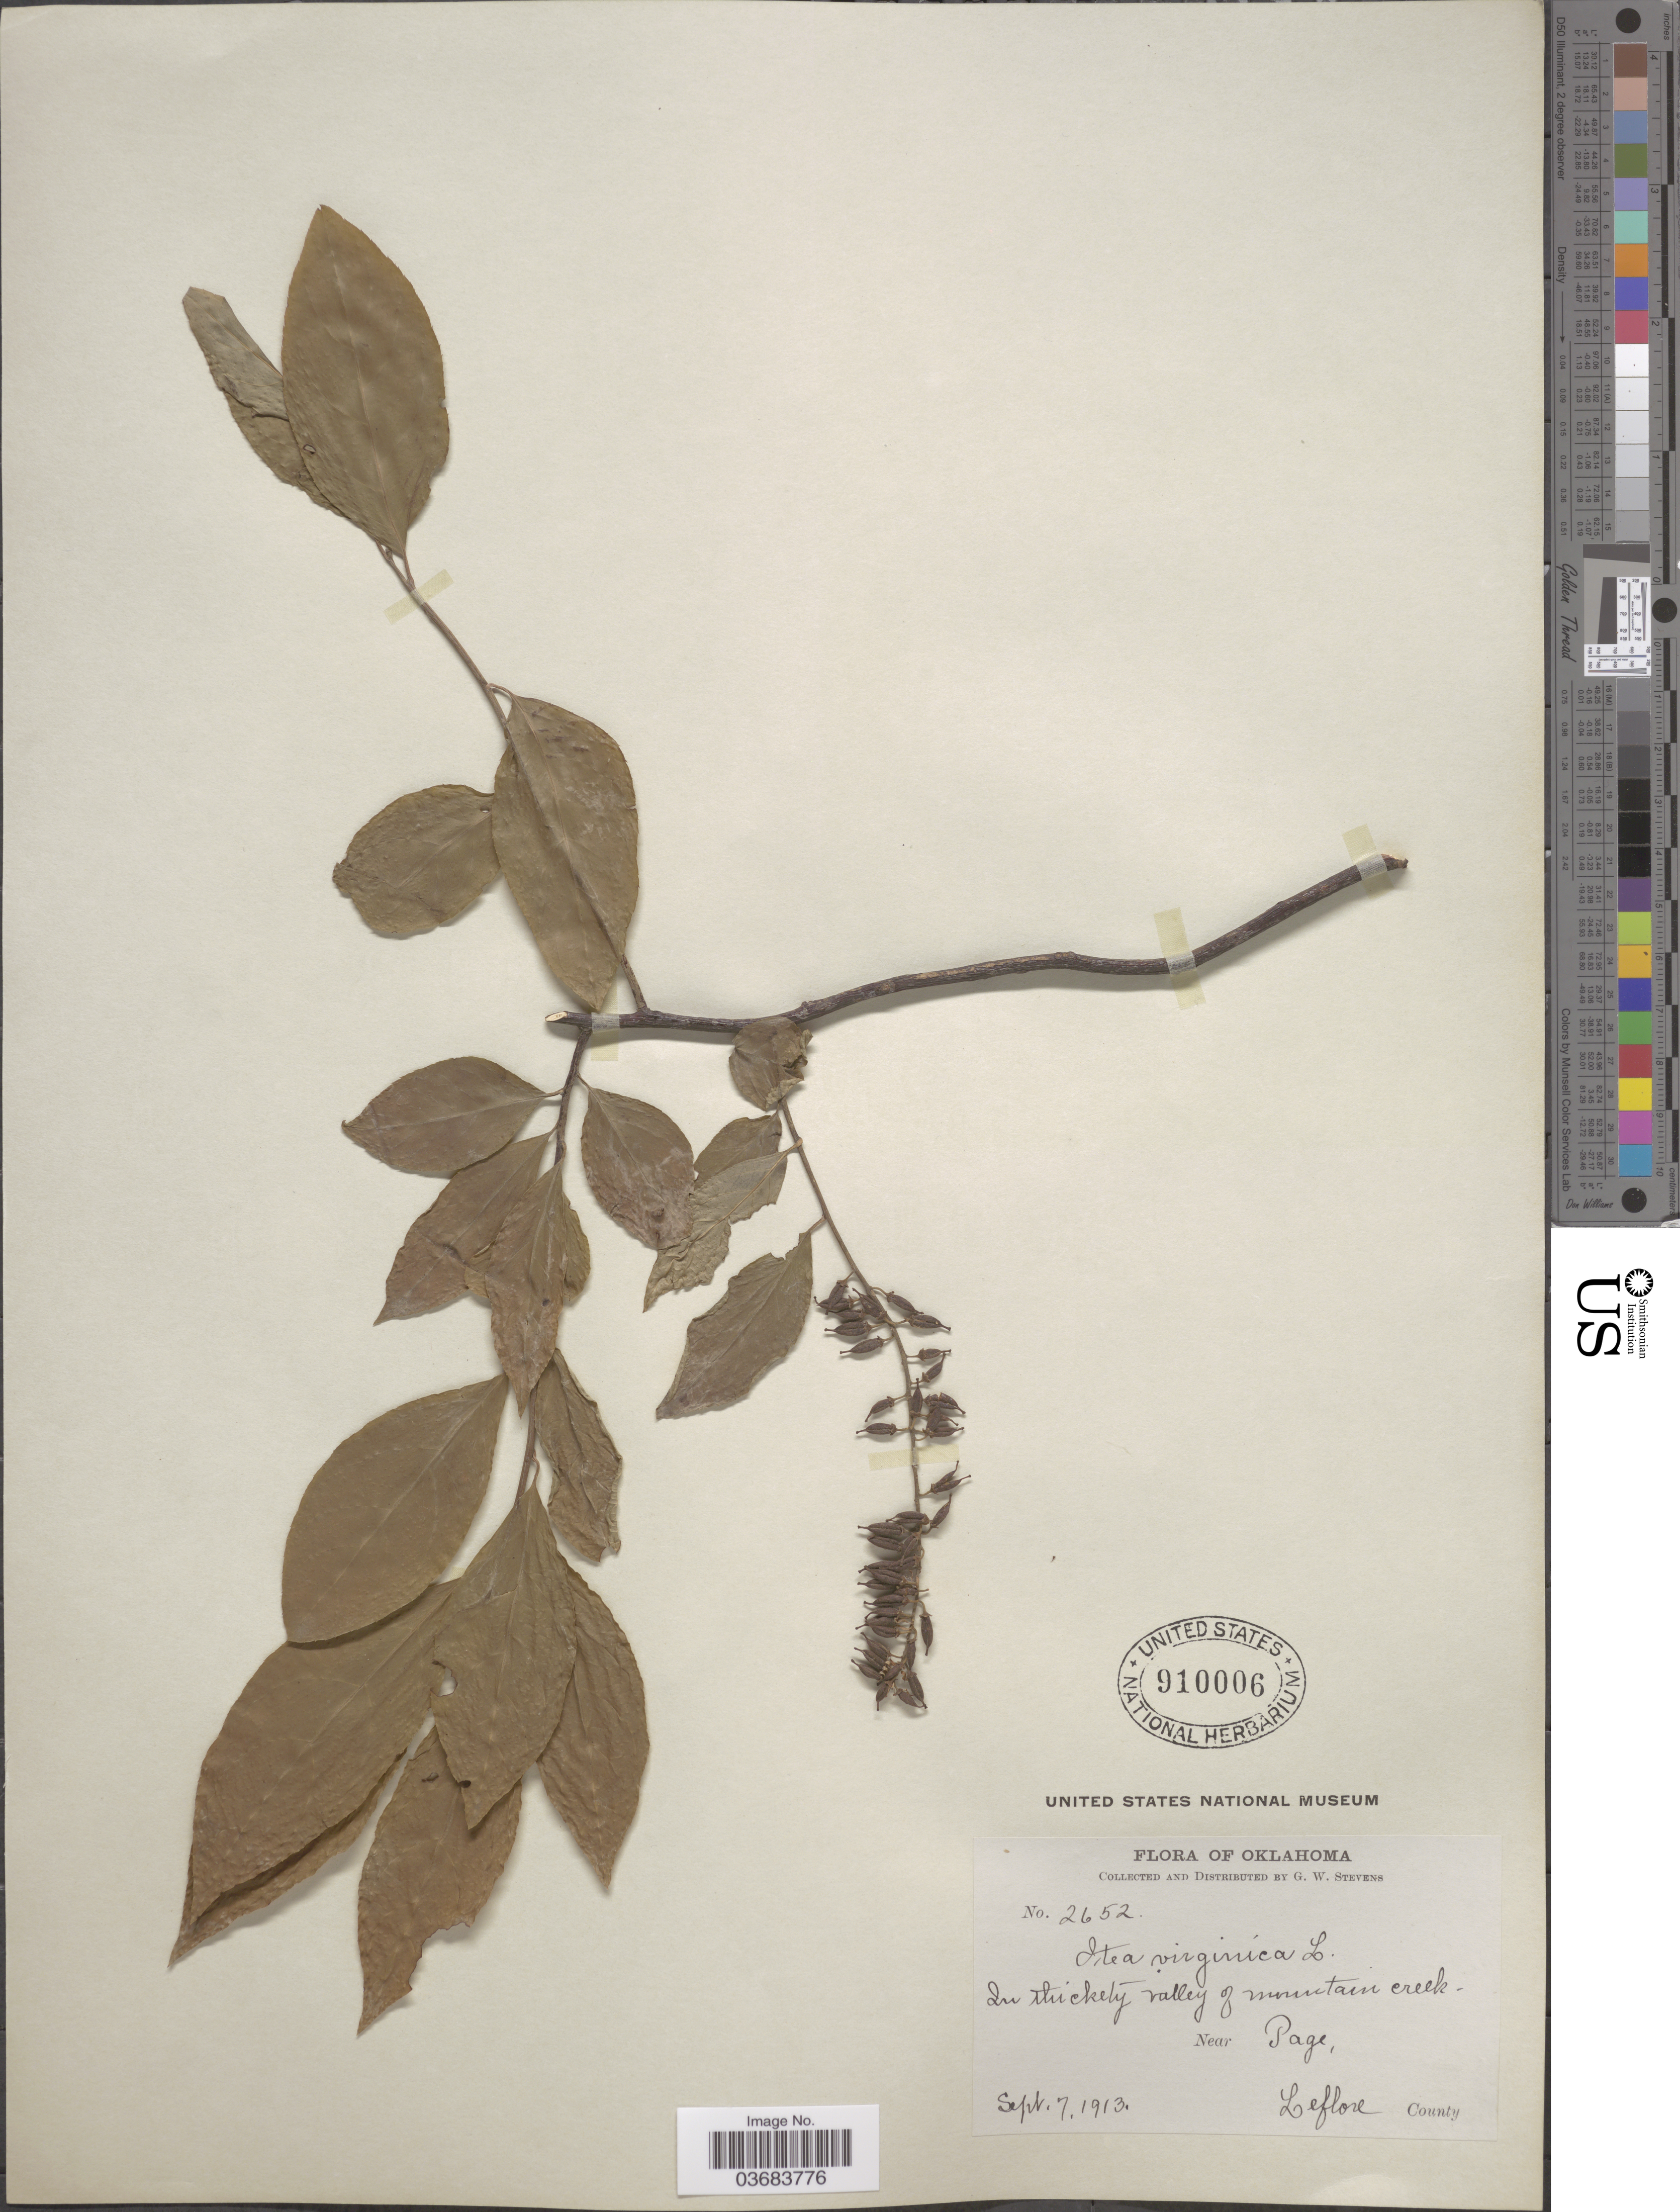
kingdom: Plantae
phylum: Tracheophyta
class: Magnoliopsida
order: Saxifragales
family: Iteaceae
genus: Itea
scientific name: Itea virginica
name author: L.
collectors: G. W. Stevens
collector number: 2652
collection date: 1913-09-07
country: United States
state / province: Oklahoma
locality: In thickety valley of mountain creek. Near Page, Leflore County.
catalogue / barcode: US 910006